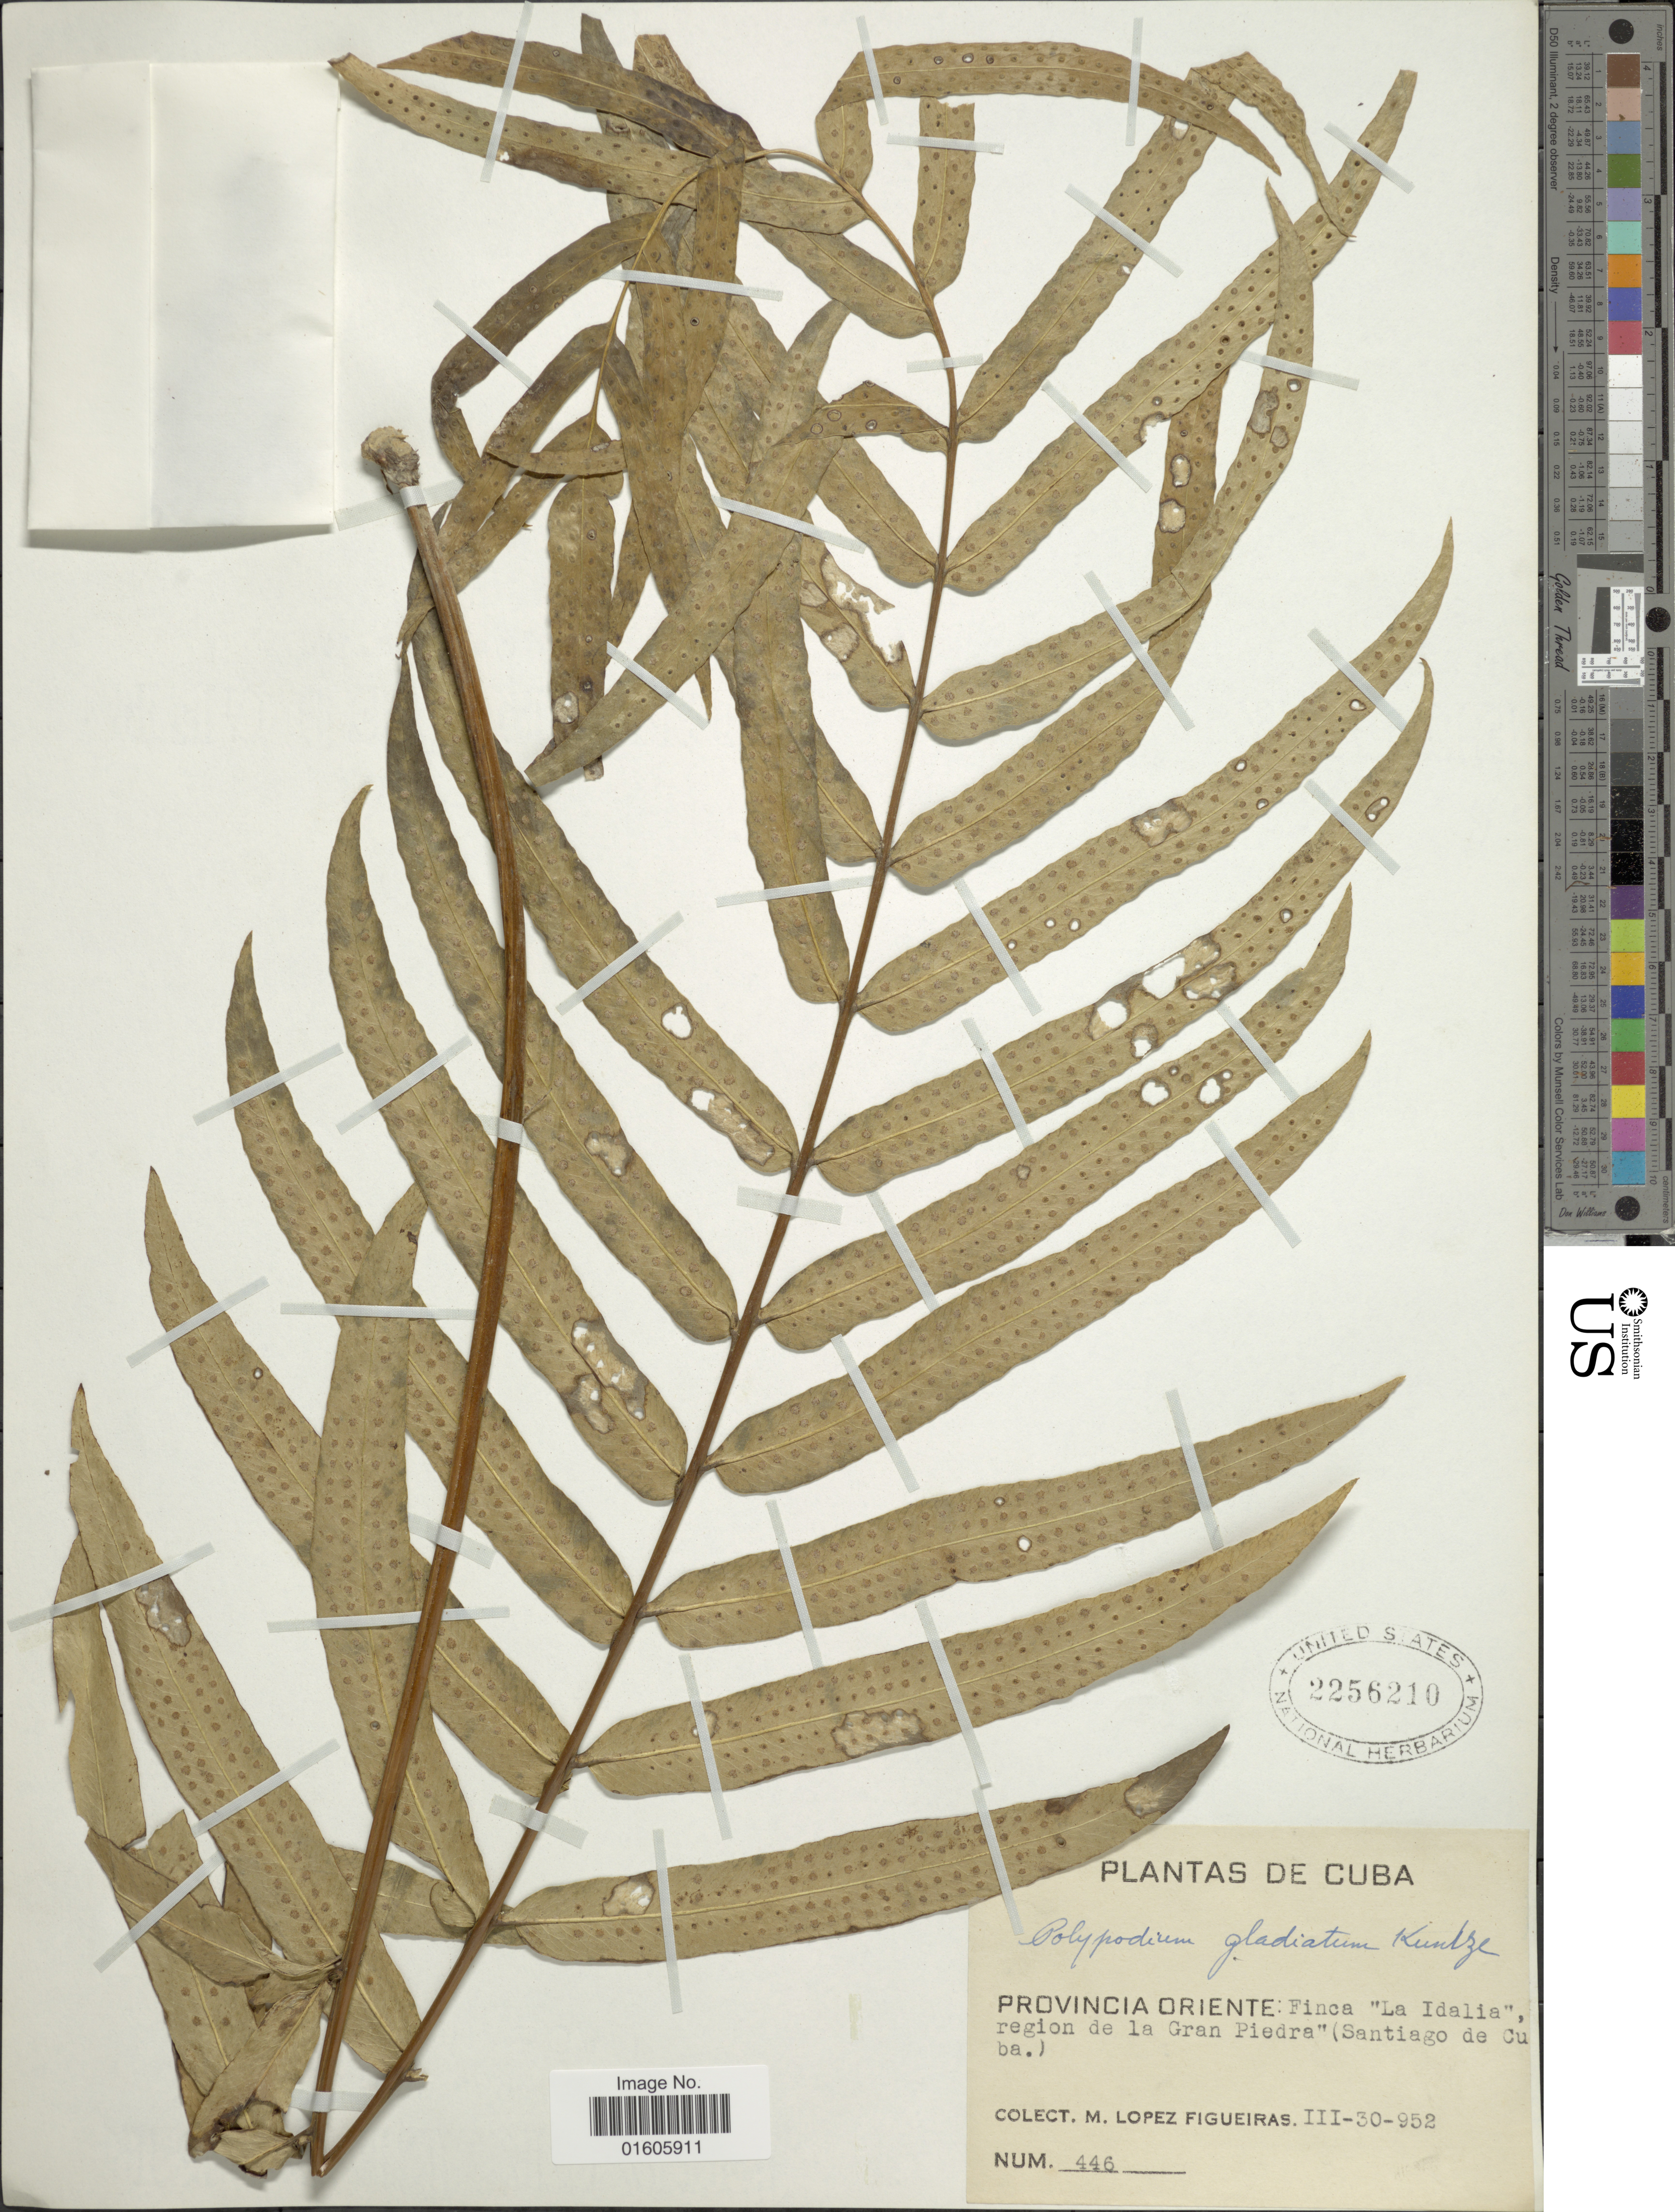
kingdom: Plantae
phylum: Tracheophyta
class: Polypodiopsida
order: Polypodiales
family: Polypodiaceae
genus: Serpocaulon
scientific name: Serpocaulon triseriale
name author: (Sw.) A.R. Sm.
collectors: M. López Figueiras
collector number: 446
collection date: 1952-03-30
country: Cuba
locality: Provincia Oriente: Finca "La Idalia", region de la Gran Piedra (Santiago de Cuba).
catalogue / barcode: US 2256210